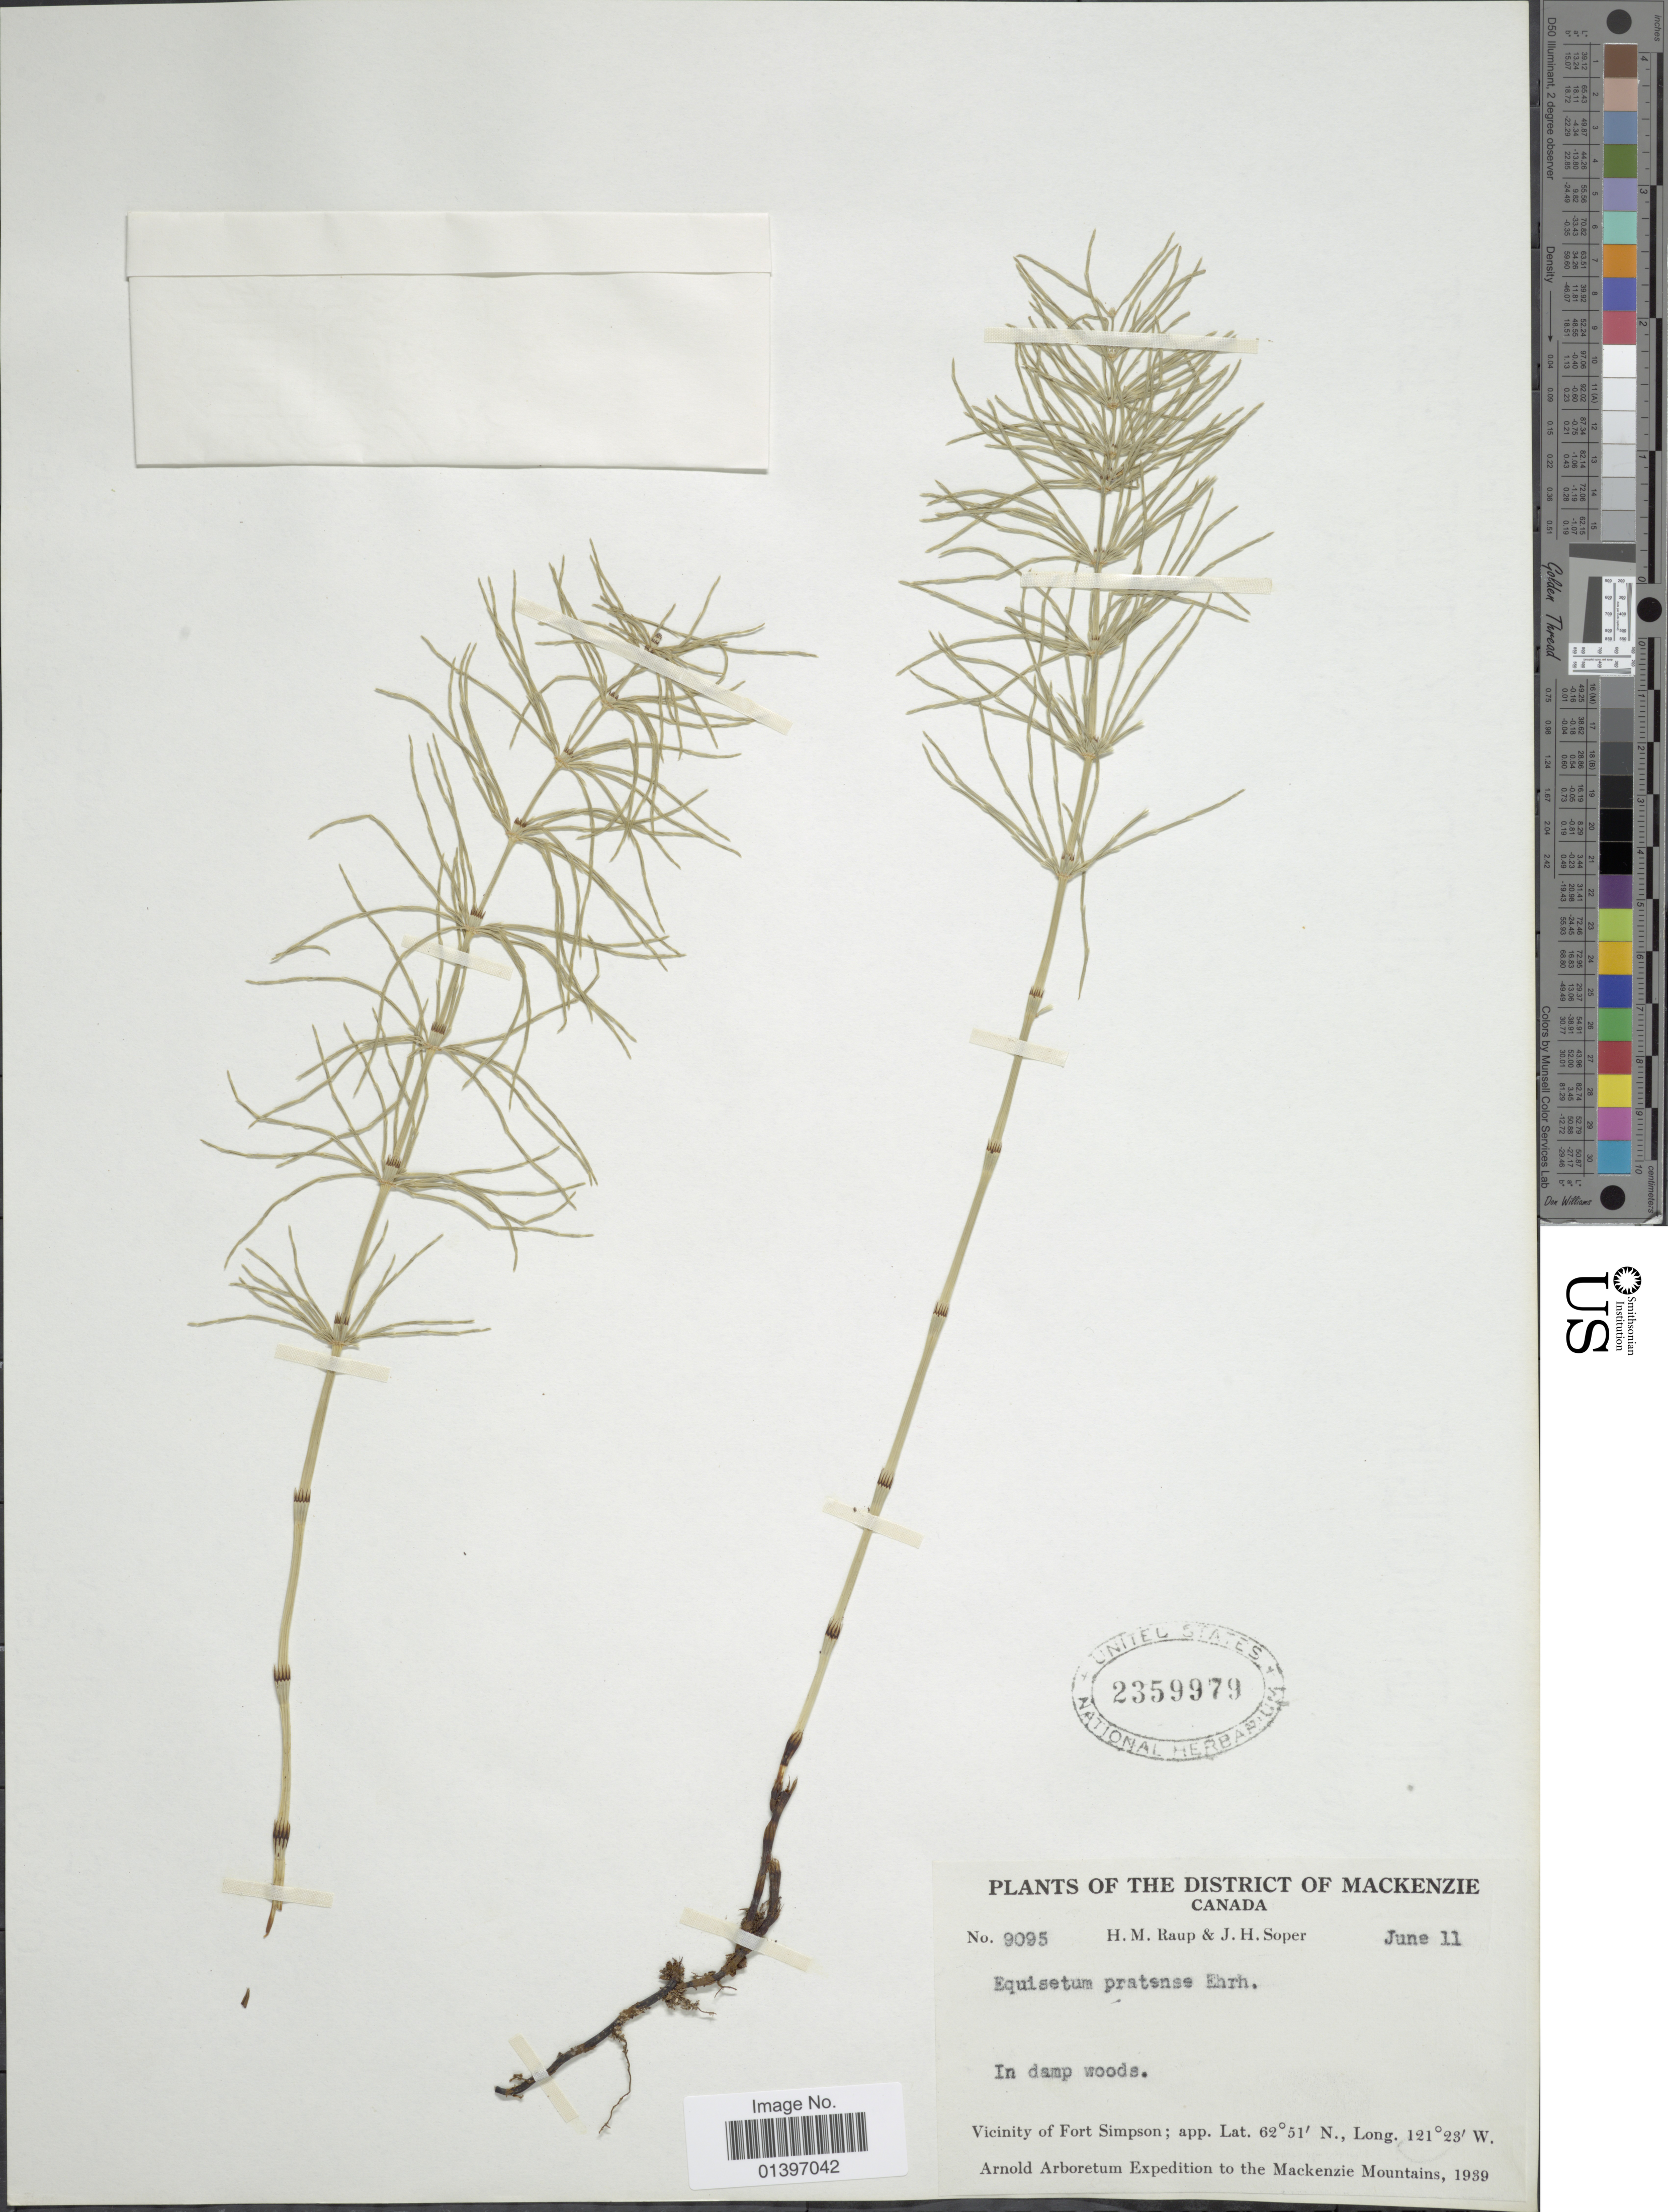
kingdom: Plantae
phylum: Tracheophyta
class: Polypodiopsida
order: Equisetales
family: Equisetaceae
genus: Equisetum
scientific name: Equisetum pratense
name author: Ehrh.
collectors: H. Raup & J. H. Soper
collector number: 9095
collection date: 1939-06-11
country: Canada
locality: The District of Mackenzie, in damp woods, Vicinity of Fort Simpson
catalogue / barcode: US 2359979